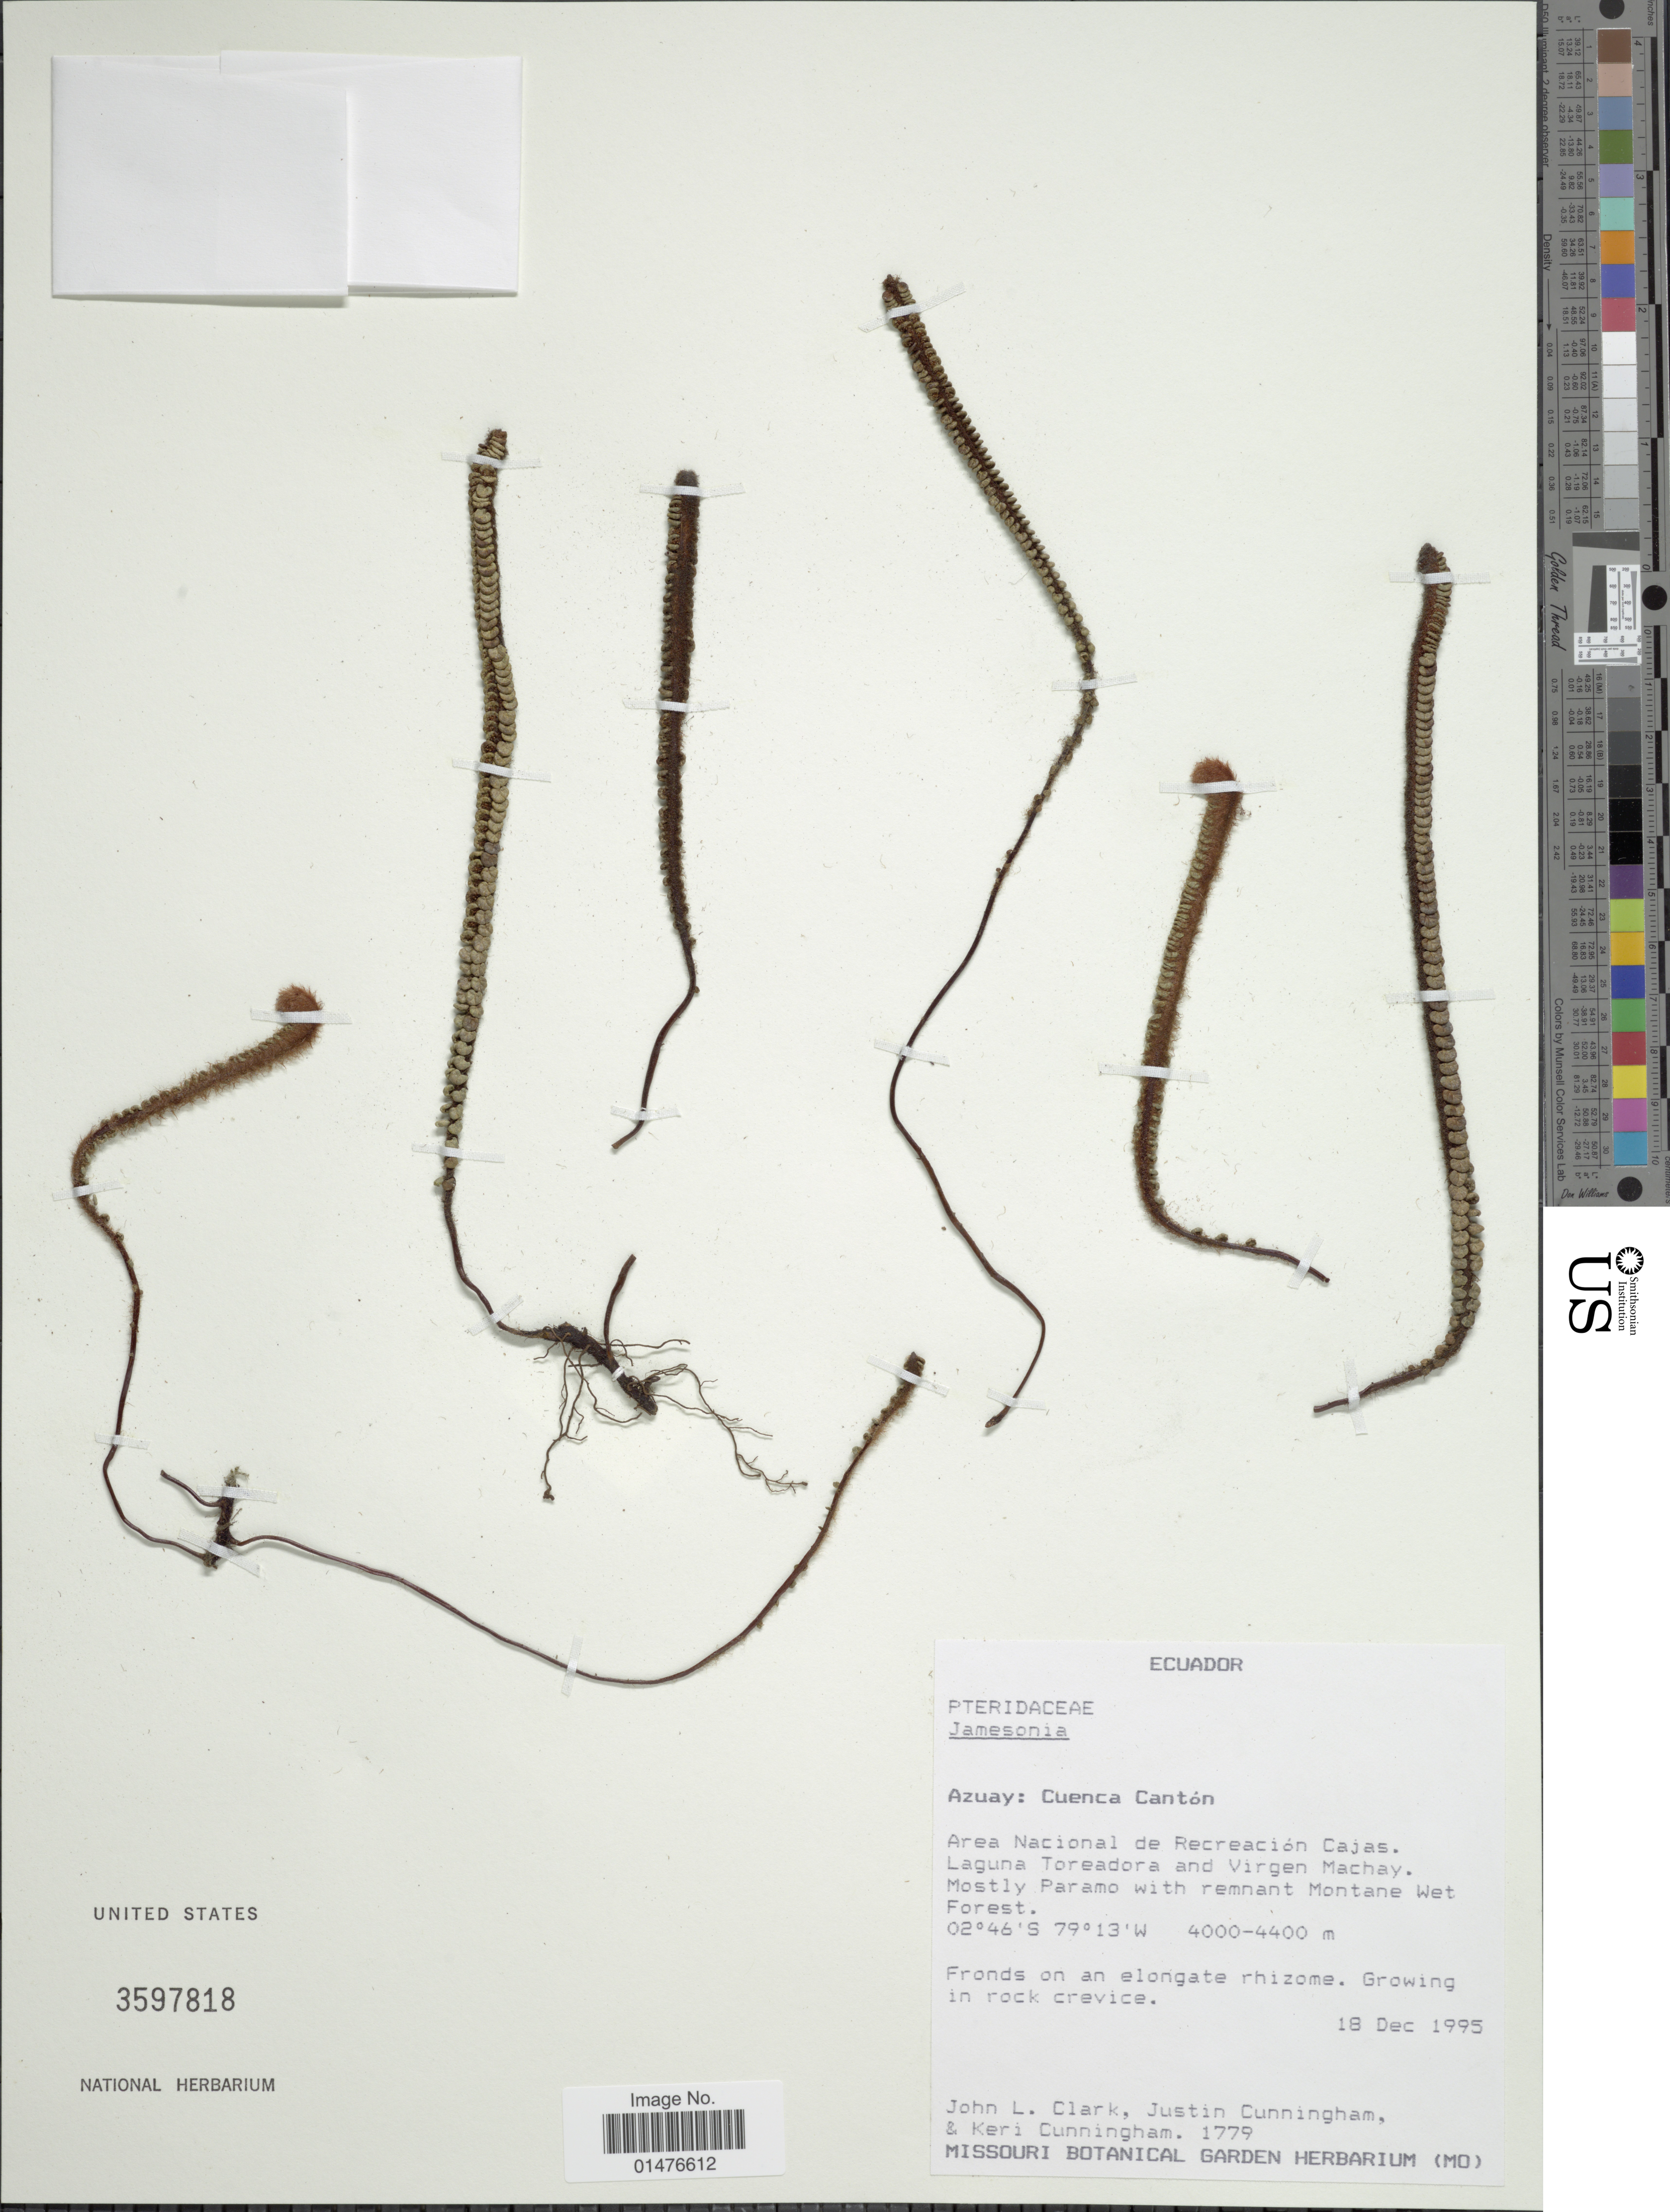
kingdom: Plantae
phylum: Tracheophyta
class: Polypodiopsida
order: Polypodiales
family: Pteridaceae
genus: Jamesonia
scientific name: Jamesonia sp.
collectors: J. L. Clark, J. Cunningham & K. Cunningham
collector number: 1779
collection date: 1995-12-18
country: Ecuador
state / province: Azuay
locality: Cuenca Cantón. Area Nacional de Recreación Cajas. Laguna Toreadora and Virgen Machay.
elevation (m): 4000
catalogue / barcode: US 3597818